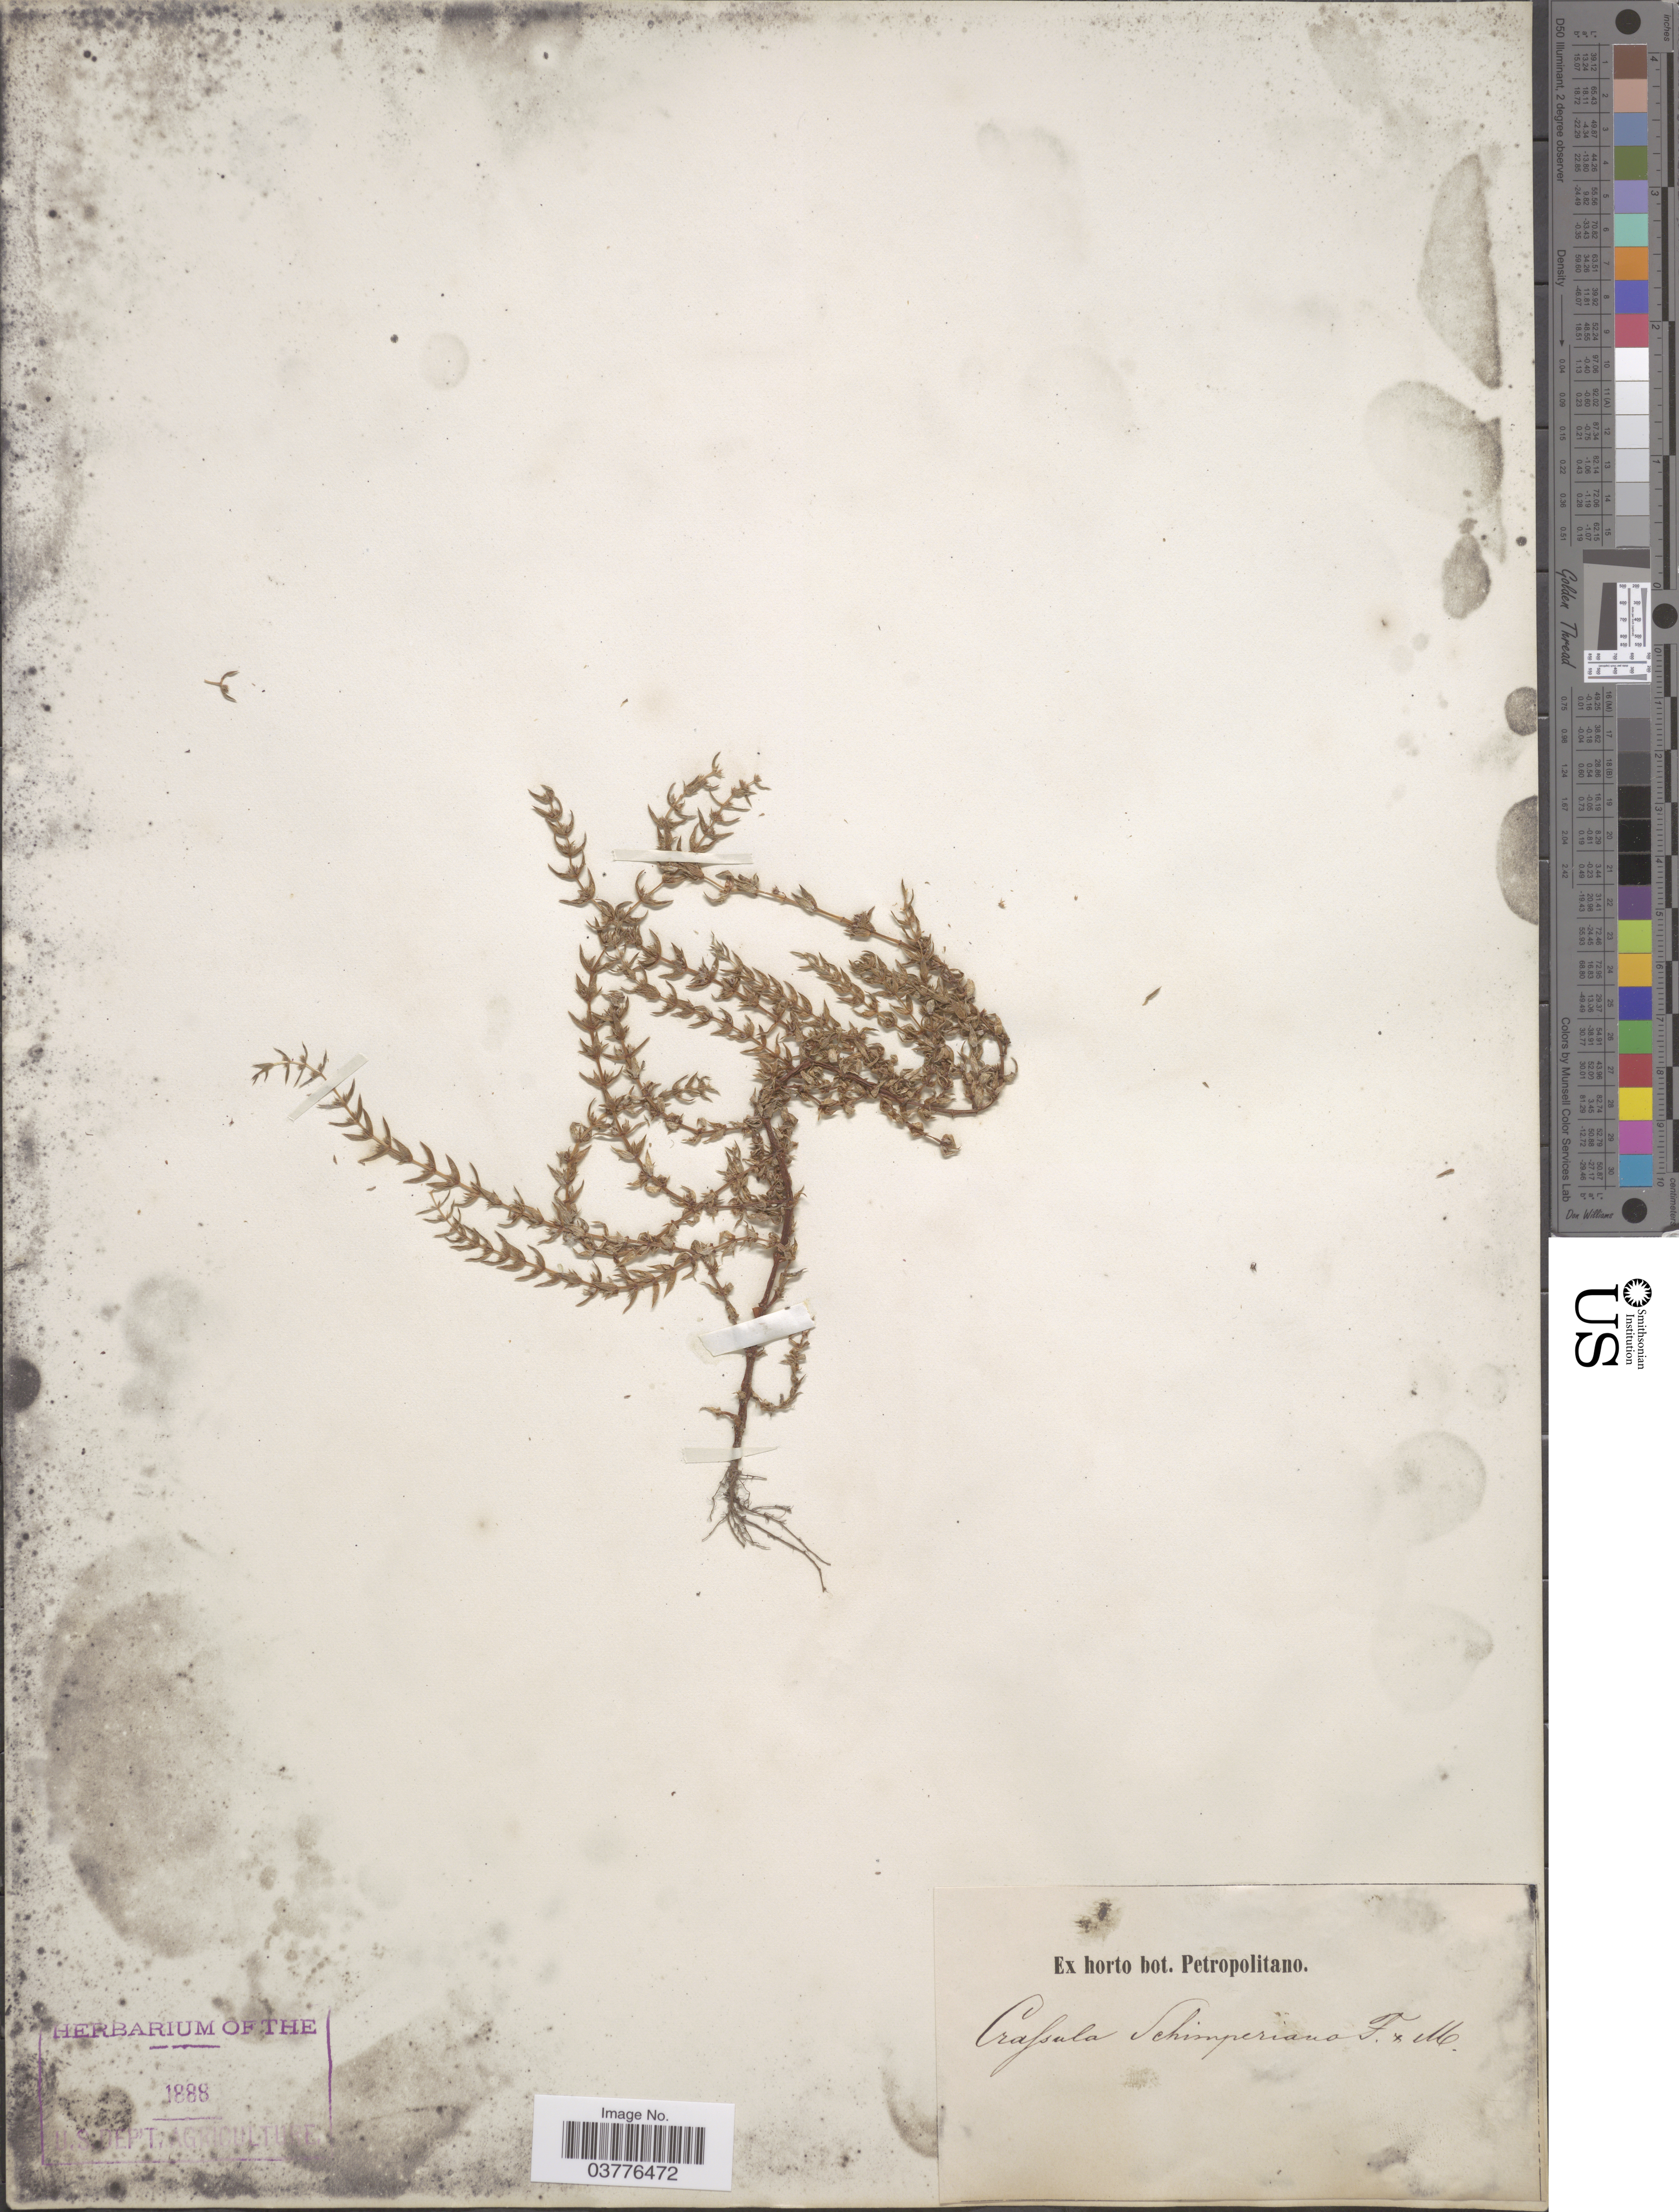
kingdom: Plantae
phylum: Tracheophyta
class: Magnoliopsida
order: Saxifragales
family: Crassulaceae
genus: Crassula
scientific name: Crassula schimperi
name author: Fisch. & C.A. Mey.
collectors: ex Horto Bot. Petropolitano